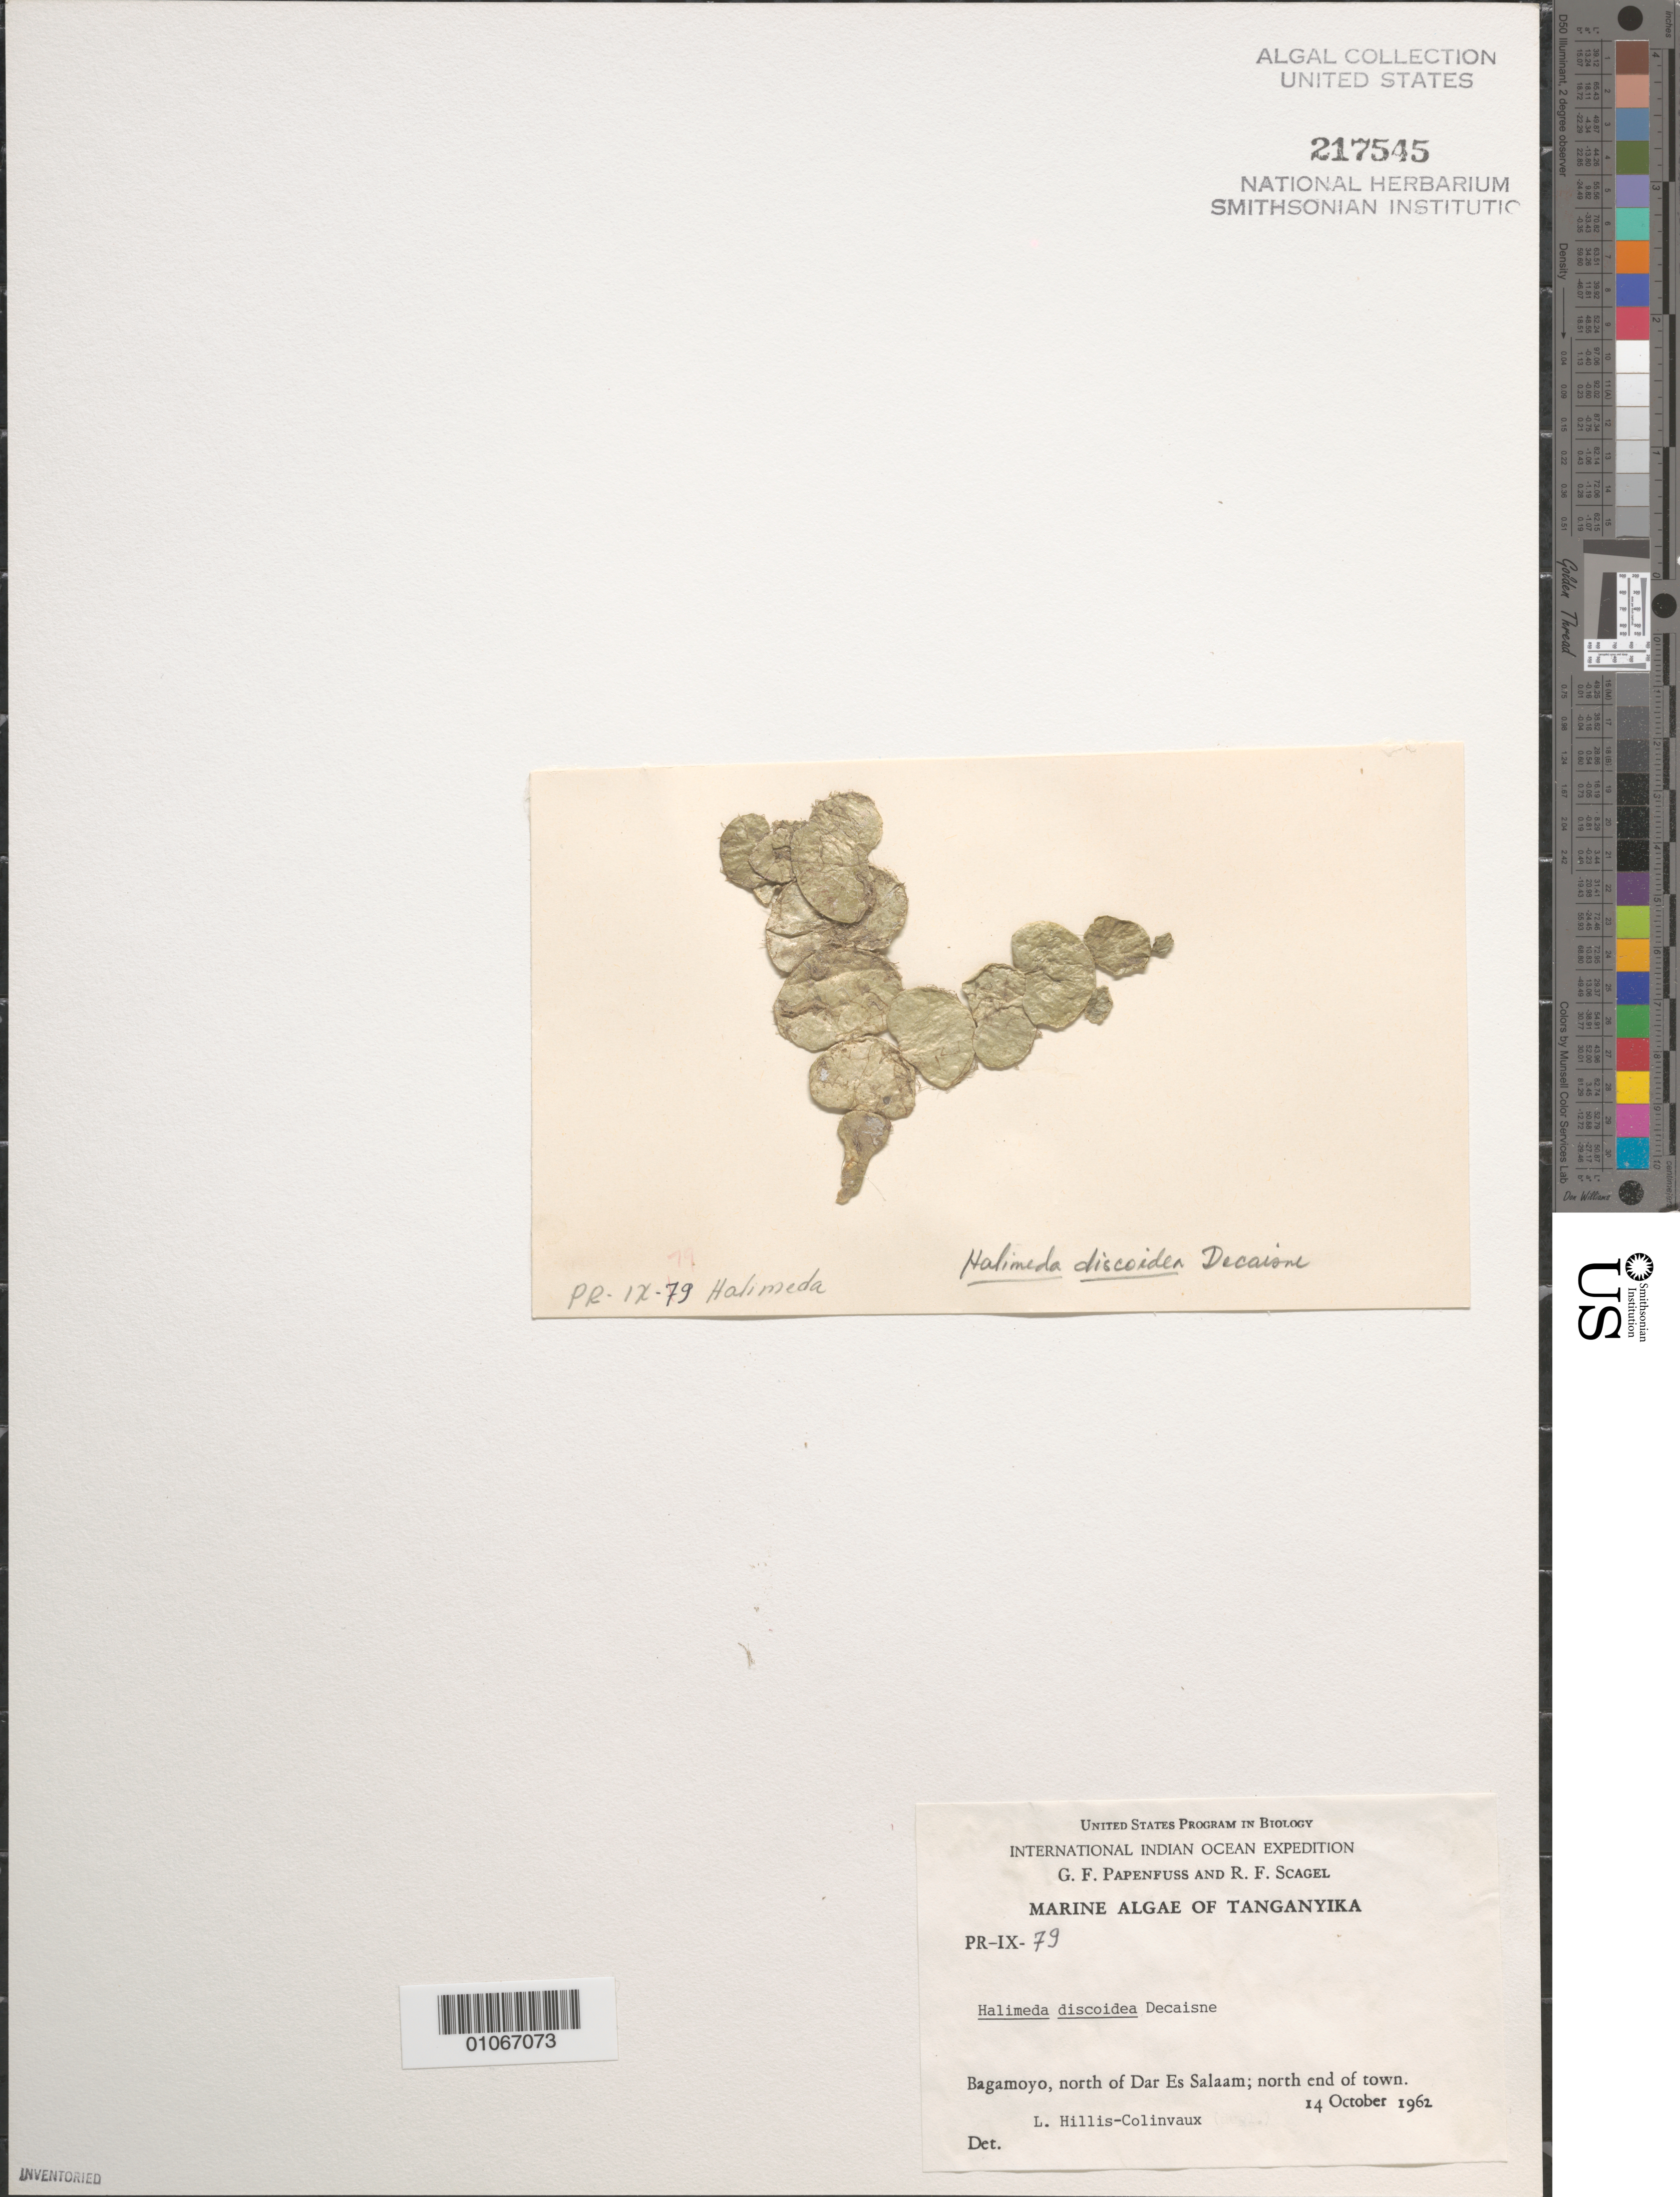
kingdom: Plantae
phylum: Chlorophyta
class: Ulvophyceae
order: Bryopsidales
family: Halimedaceae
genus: Halimeda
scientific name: Halimeda discoidea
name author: Decne.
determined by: Hillis-Colinvaux, L.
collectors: G. Papenfuss & R. F. Scagel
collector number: PR-IX-79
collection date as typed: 14 Oct 1962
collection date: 1962-10-14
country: Tanzania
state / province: Pwani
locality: Bagamoyo, north of Dar Es Salaam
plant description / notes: International Indian Ocean Expedition, 1962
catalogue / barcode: US 217545